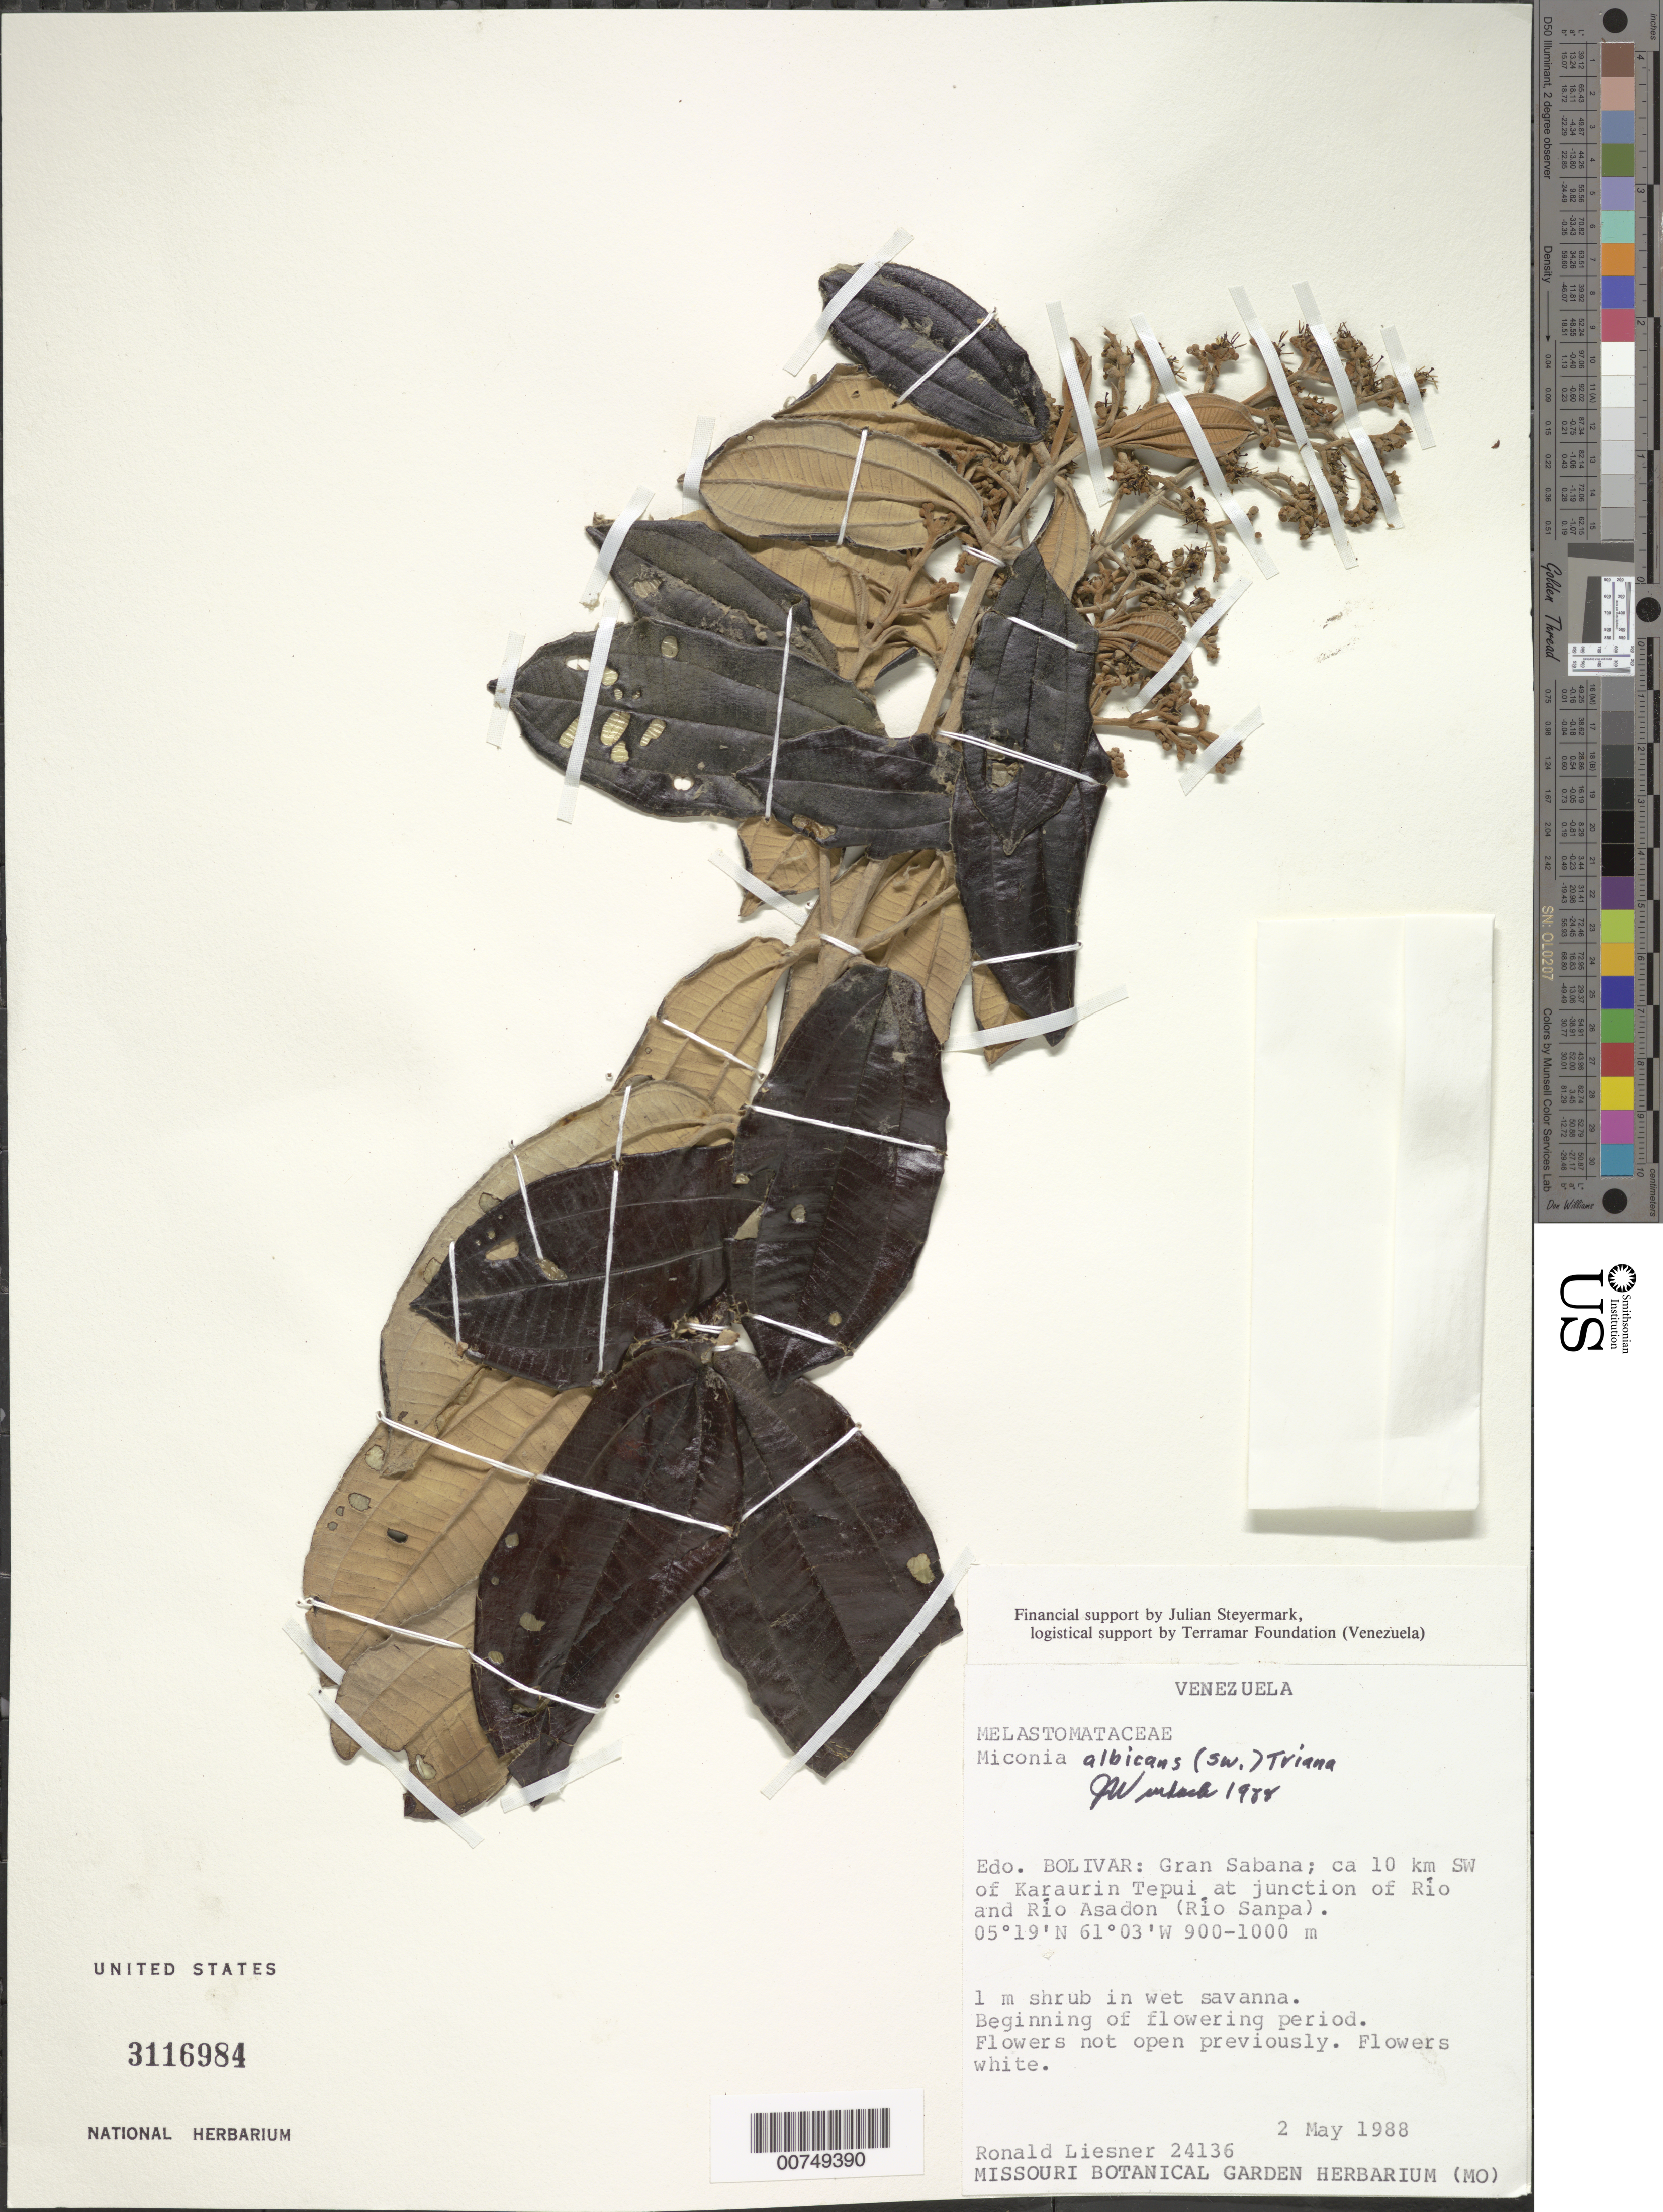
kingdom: Plantae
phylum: Tracheophyta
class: Magnoliopsida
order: Myrtales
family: Melastomataceae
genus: Miconia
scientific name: Miconia albicans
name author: (Sw.) Triana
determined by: Wurdack, John J., (US), US (UNITED STATES)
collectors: R. L. Liesner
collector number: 24136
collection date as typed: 2-May-88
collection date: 1988-05-02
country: Venezuela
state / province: Bolívar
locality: Gran Sabana, ca 10 km SW of Karaurin tepuí at junction of Río Karaurin and Río Asadon (Río Sanpa)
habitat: Wet savanna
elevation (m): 900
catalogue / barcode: US 3116984